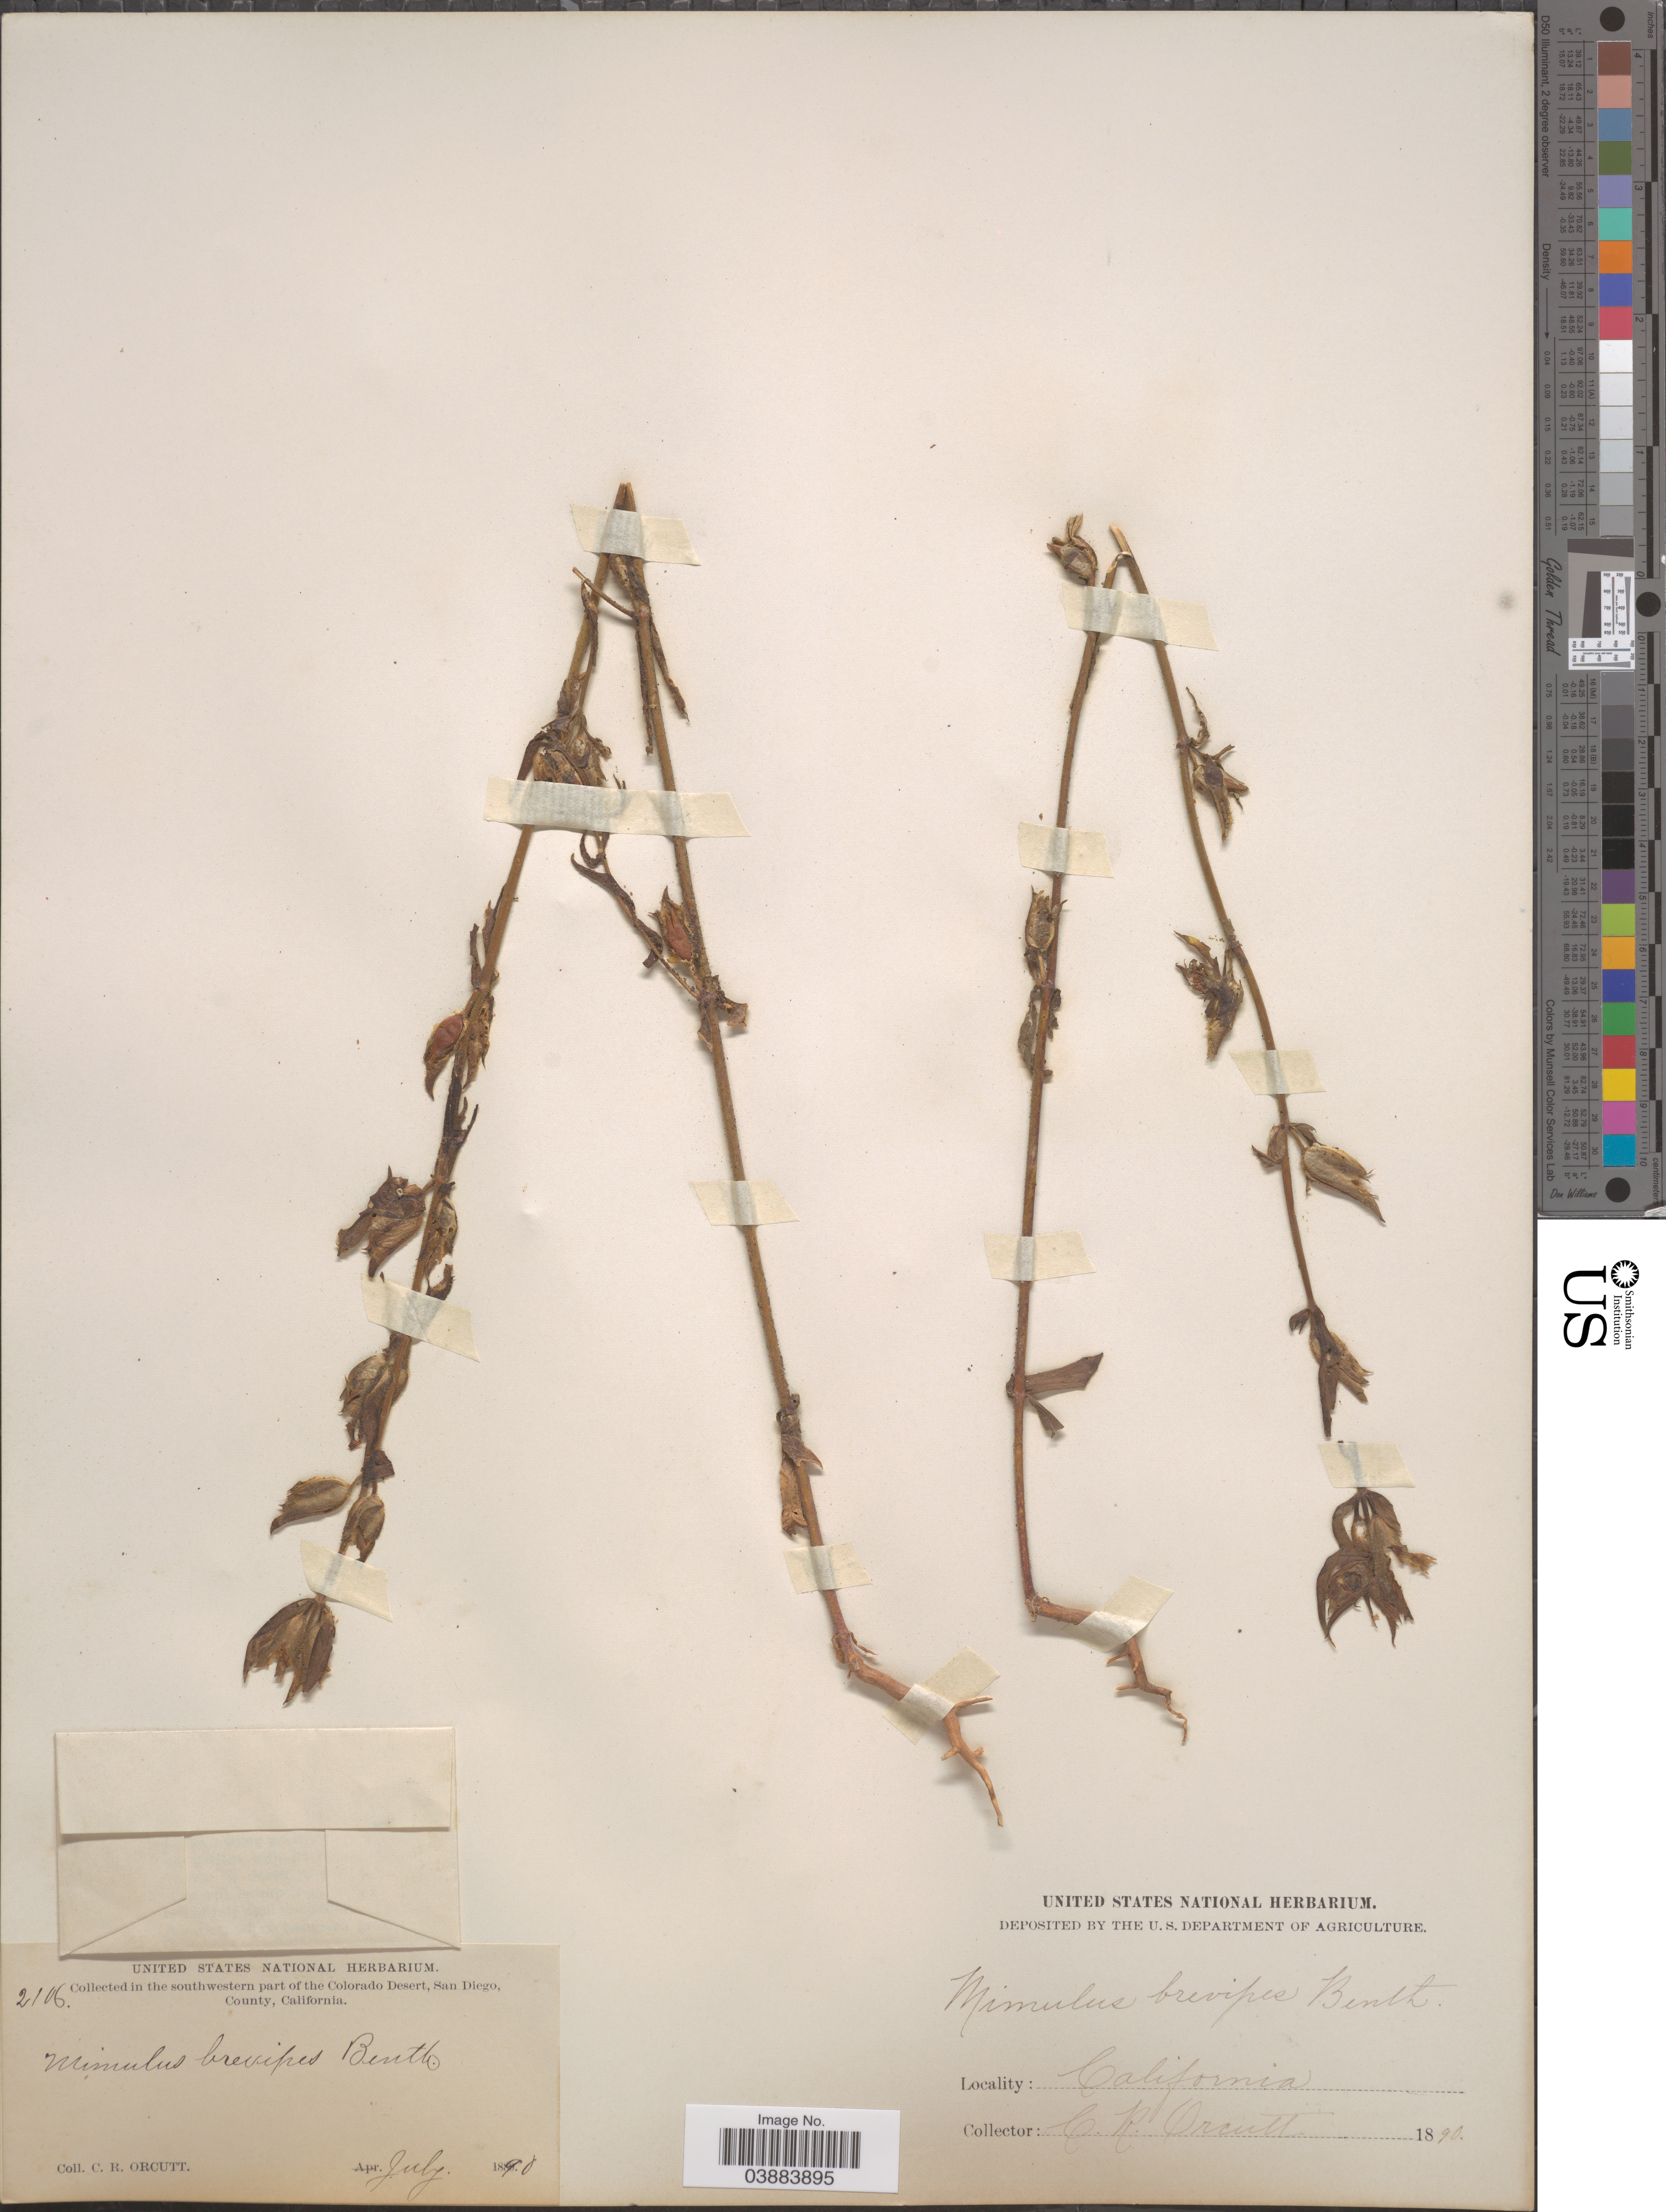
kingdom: Plantae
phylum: Tracheophyta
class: Magnoliopsida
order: Lamiales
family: Phrymaceae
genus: Eunanus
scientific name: Eunanus brevipes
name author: (Benth.) Greene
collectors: C. R. Orcutt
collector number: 2106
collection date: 1890-07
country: United States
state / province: California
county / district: San Diego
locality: In the southwestern part of the Colorado Desert, San Diego County.